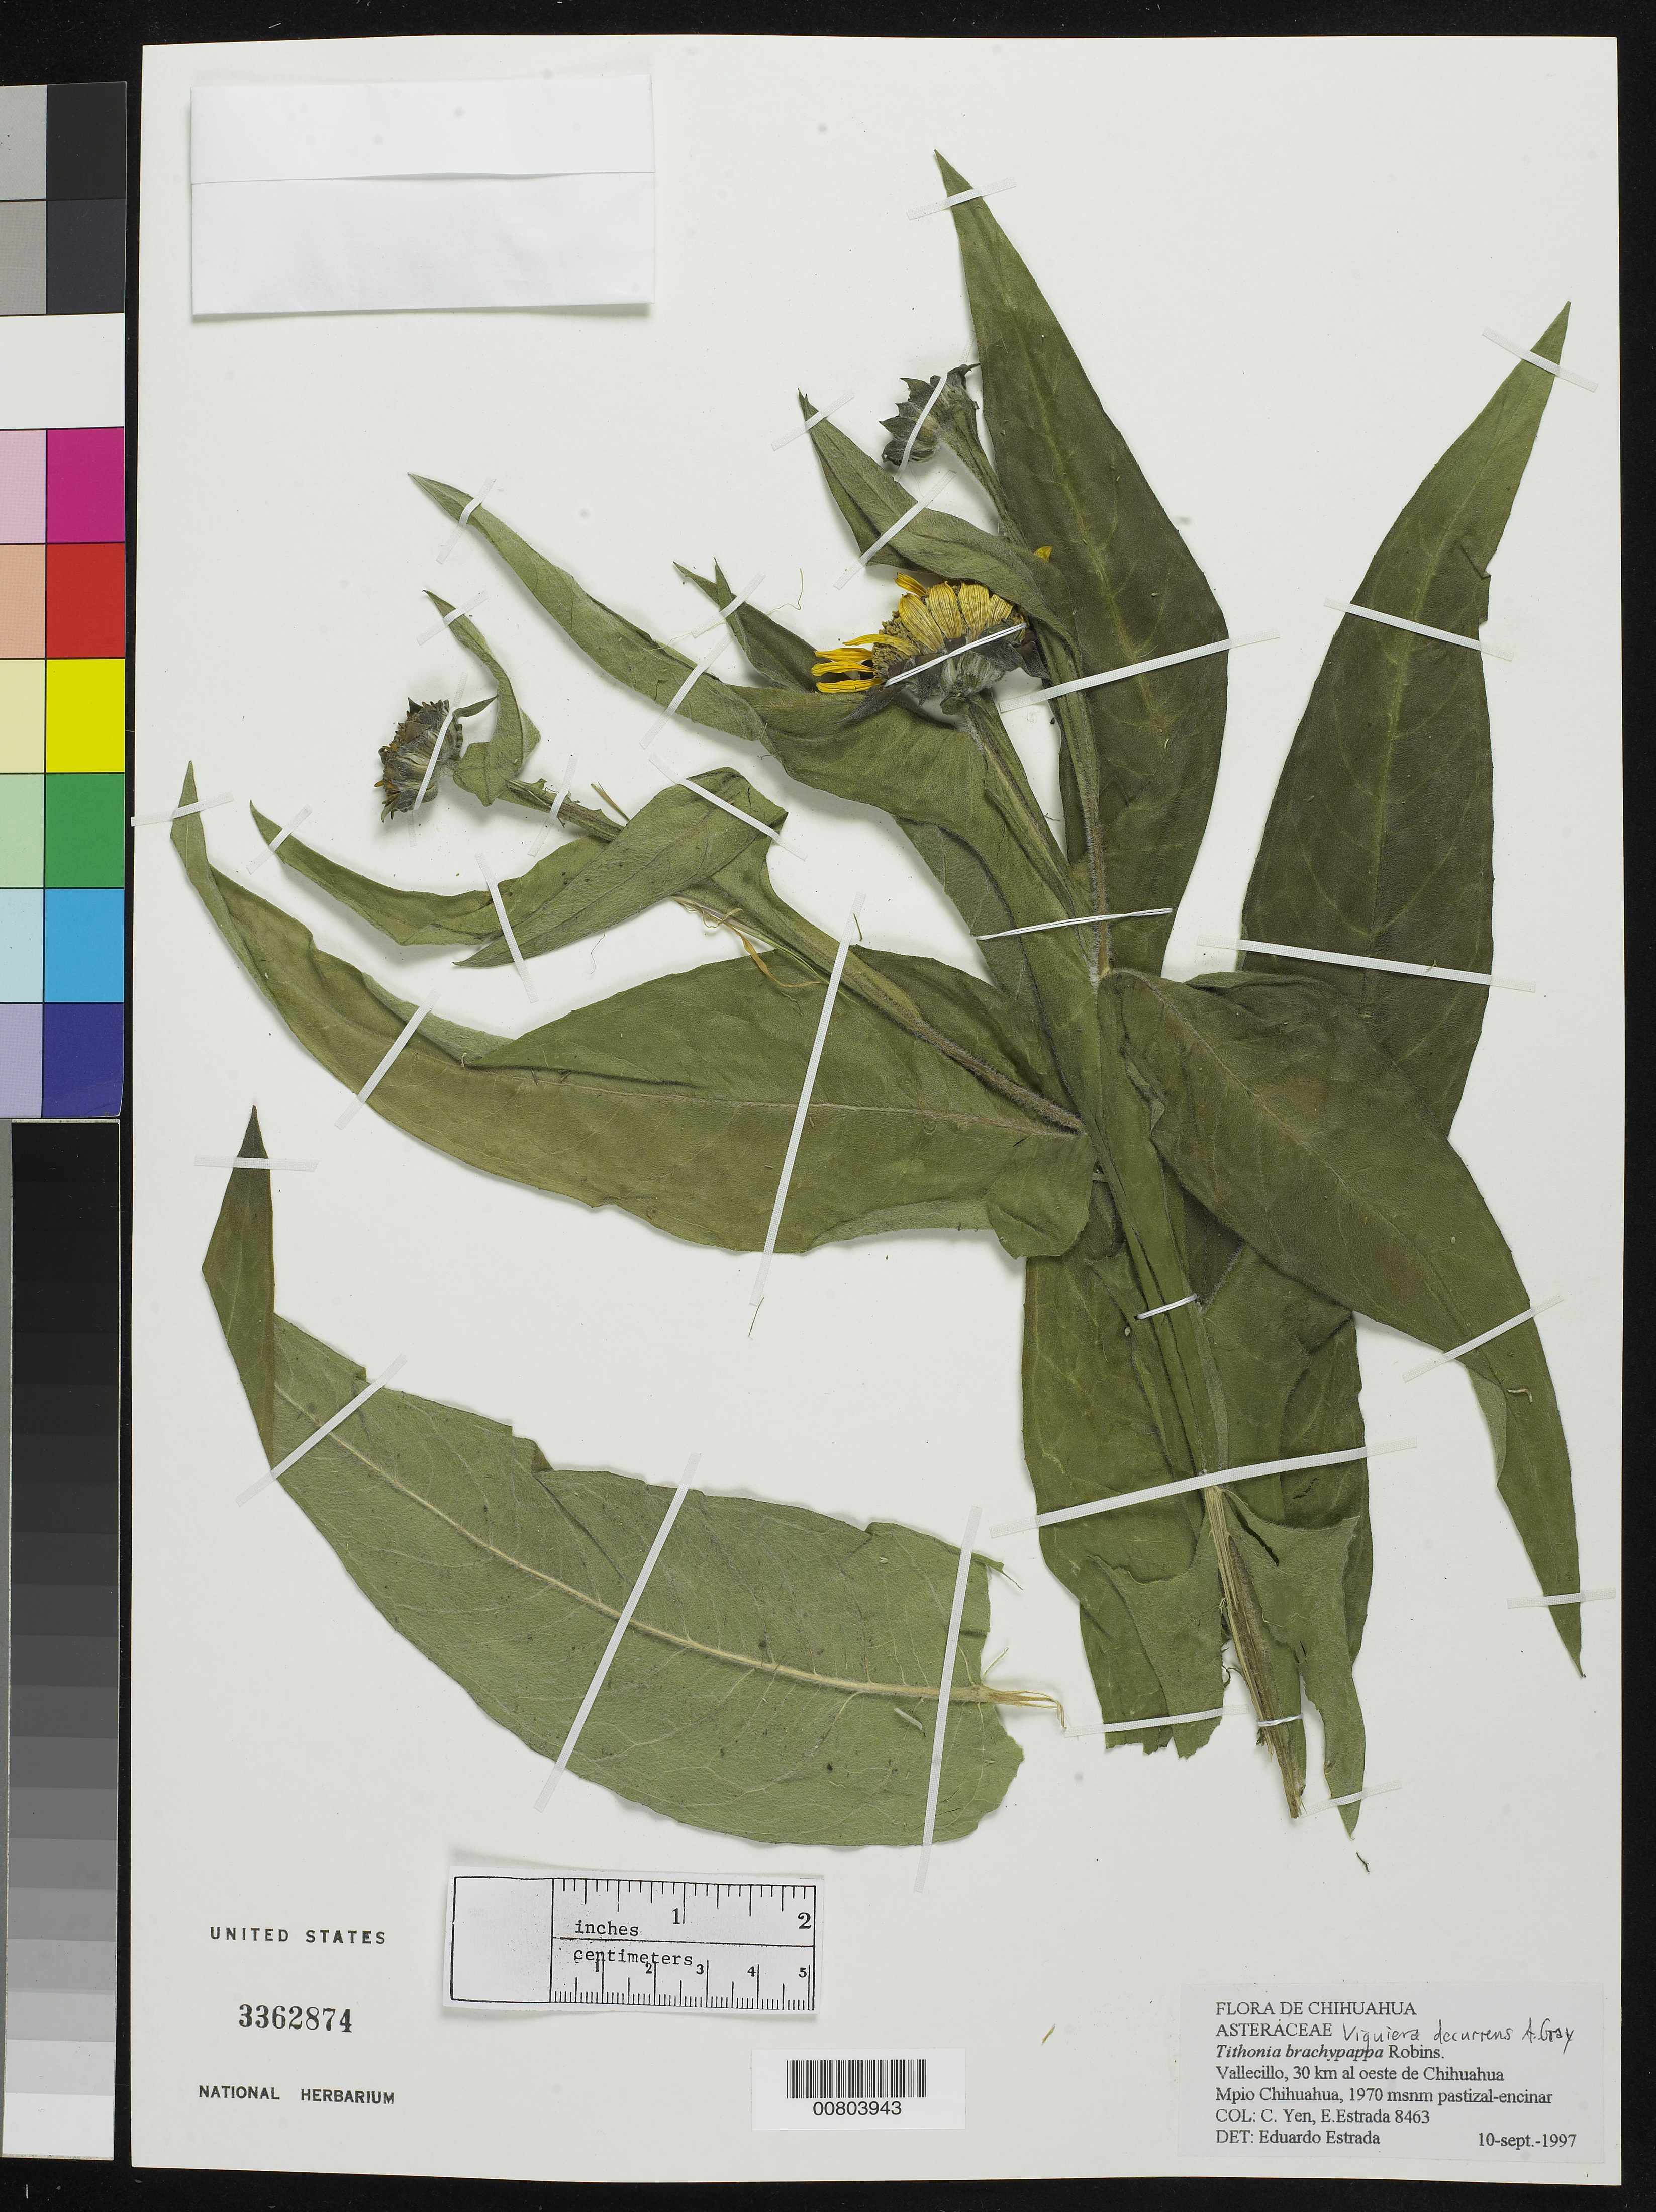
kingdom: Plantae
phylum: Tracheophyta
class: Magnoliopsida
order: Asterales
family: Asteraceae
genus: Viguiera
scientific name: Viguiera decurrens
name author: A. Gray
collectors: Y. C. Yang & E. Estrada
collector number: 8643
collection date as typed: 10 Sep 1997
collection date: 1997-09-10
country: Mexico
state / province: Chihuahua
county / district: Chihuahua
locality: Vallecillo, 30 km al oeste de Chihuahua.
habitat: Pastizal - encinar.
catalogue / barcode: US 3362874